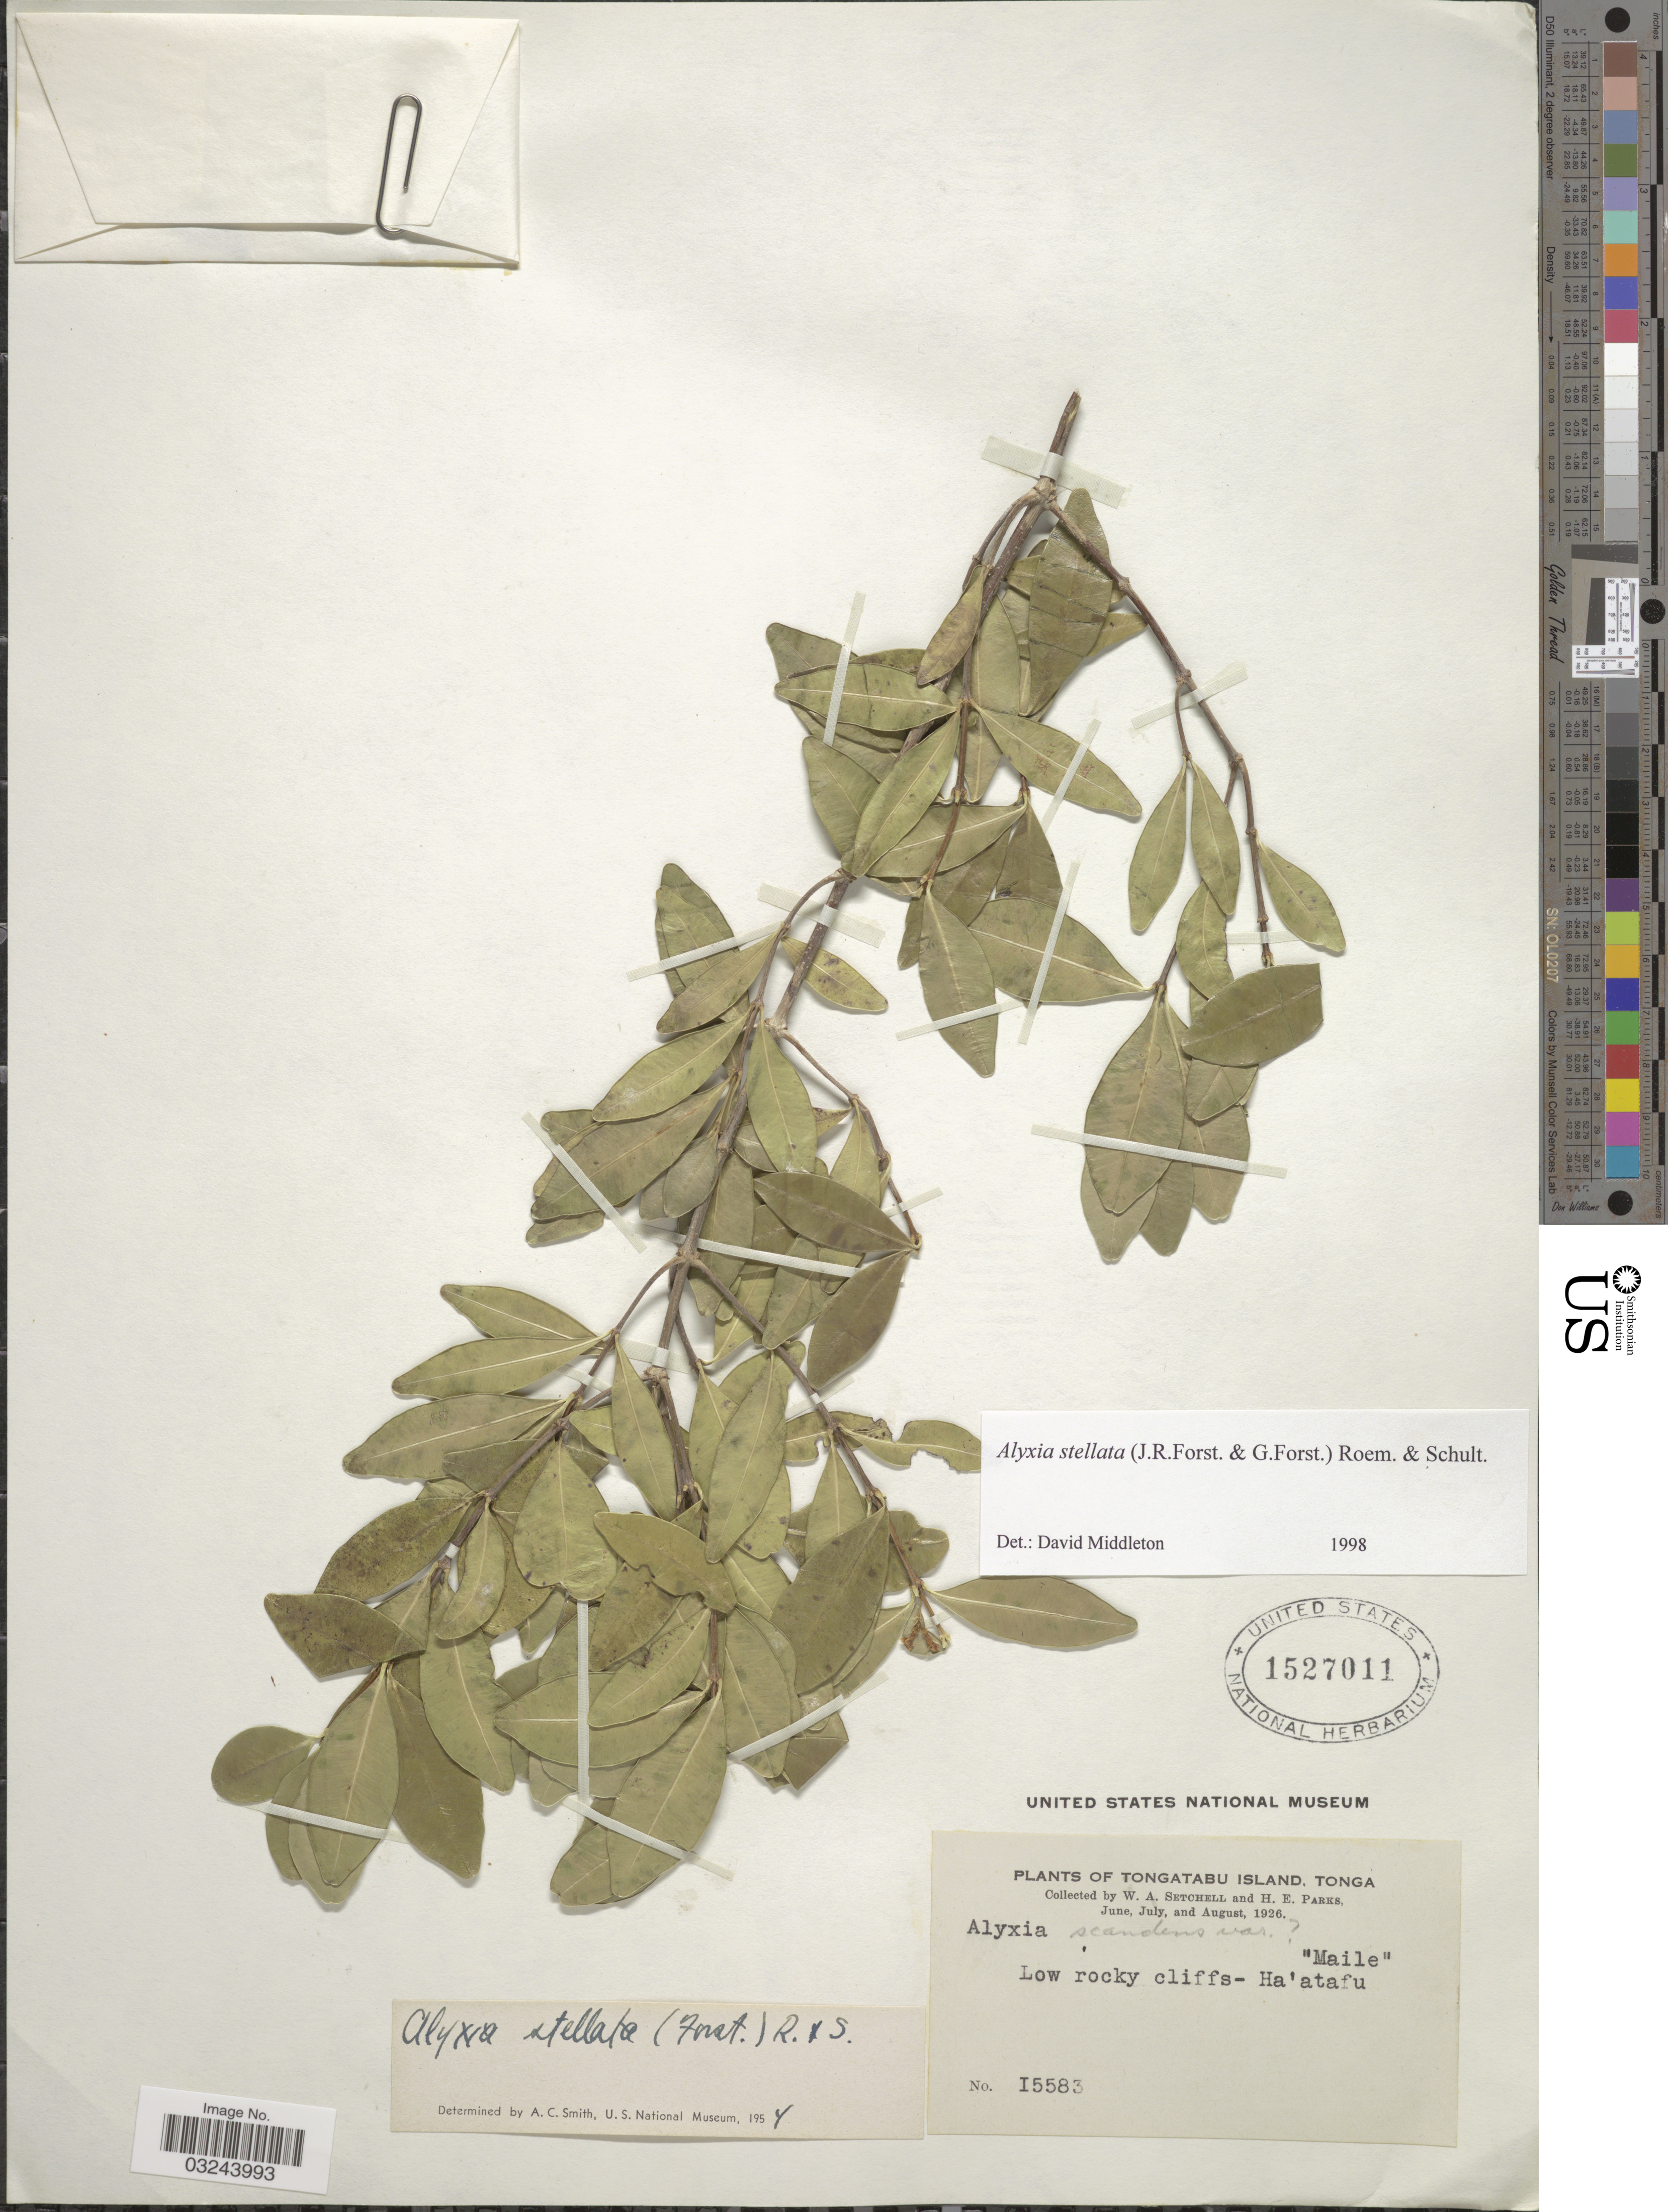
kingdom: Plantae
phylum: Tracheophyta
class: Magnoliopsida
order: Gentianales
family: Apocynaceae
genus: Alyxia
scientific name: Alyxia stellata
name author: (J.R. Forst. & G. Forst.) Roem. & Schult.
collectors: W. Setchell & H. E. Parks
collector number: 15583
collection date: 1926-06/1926-08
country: Tonga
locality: Tongatabu Island.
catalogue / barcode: US 1527011